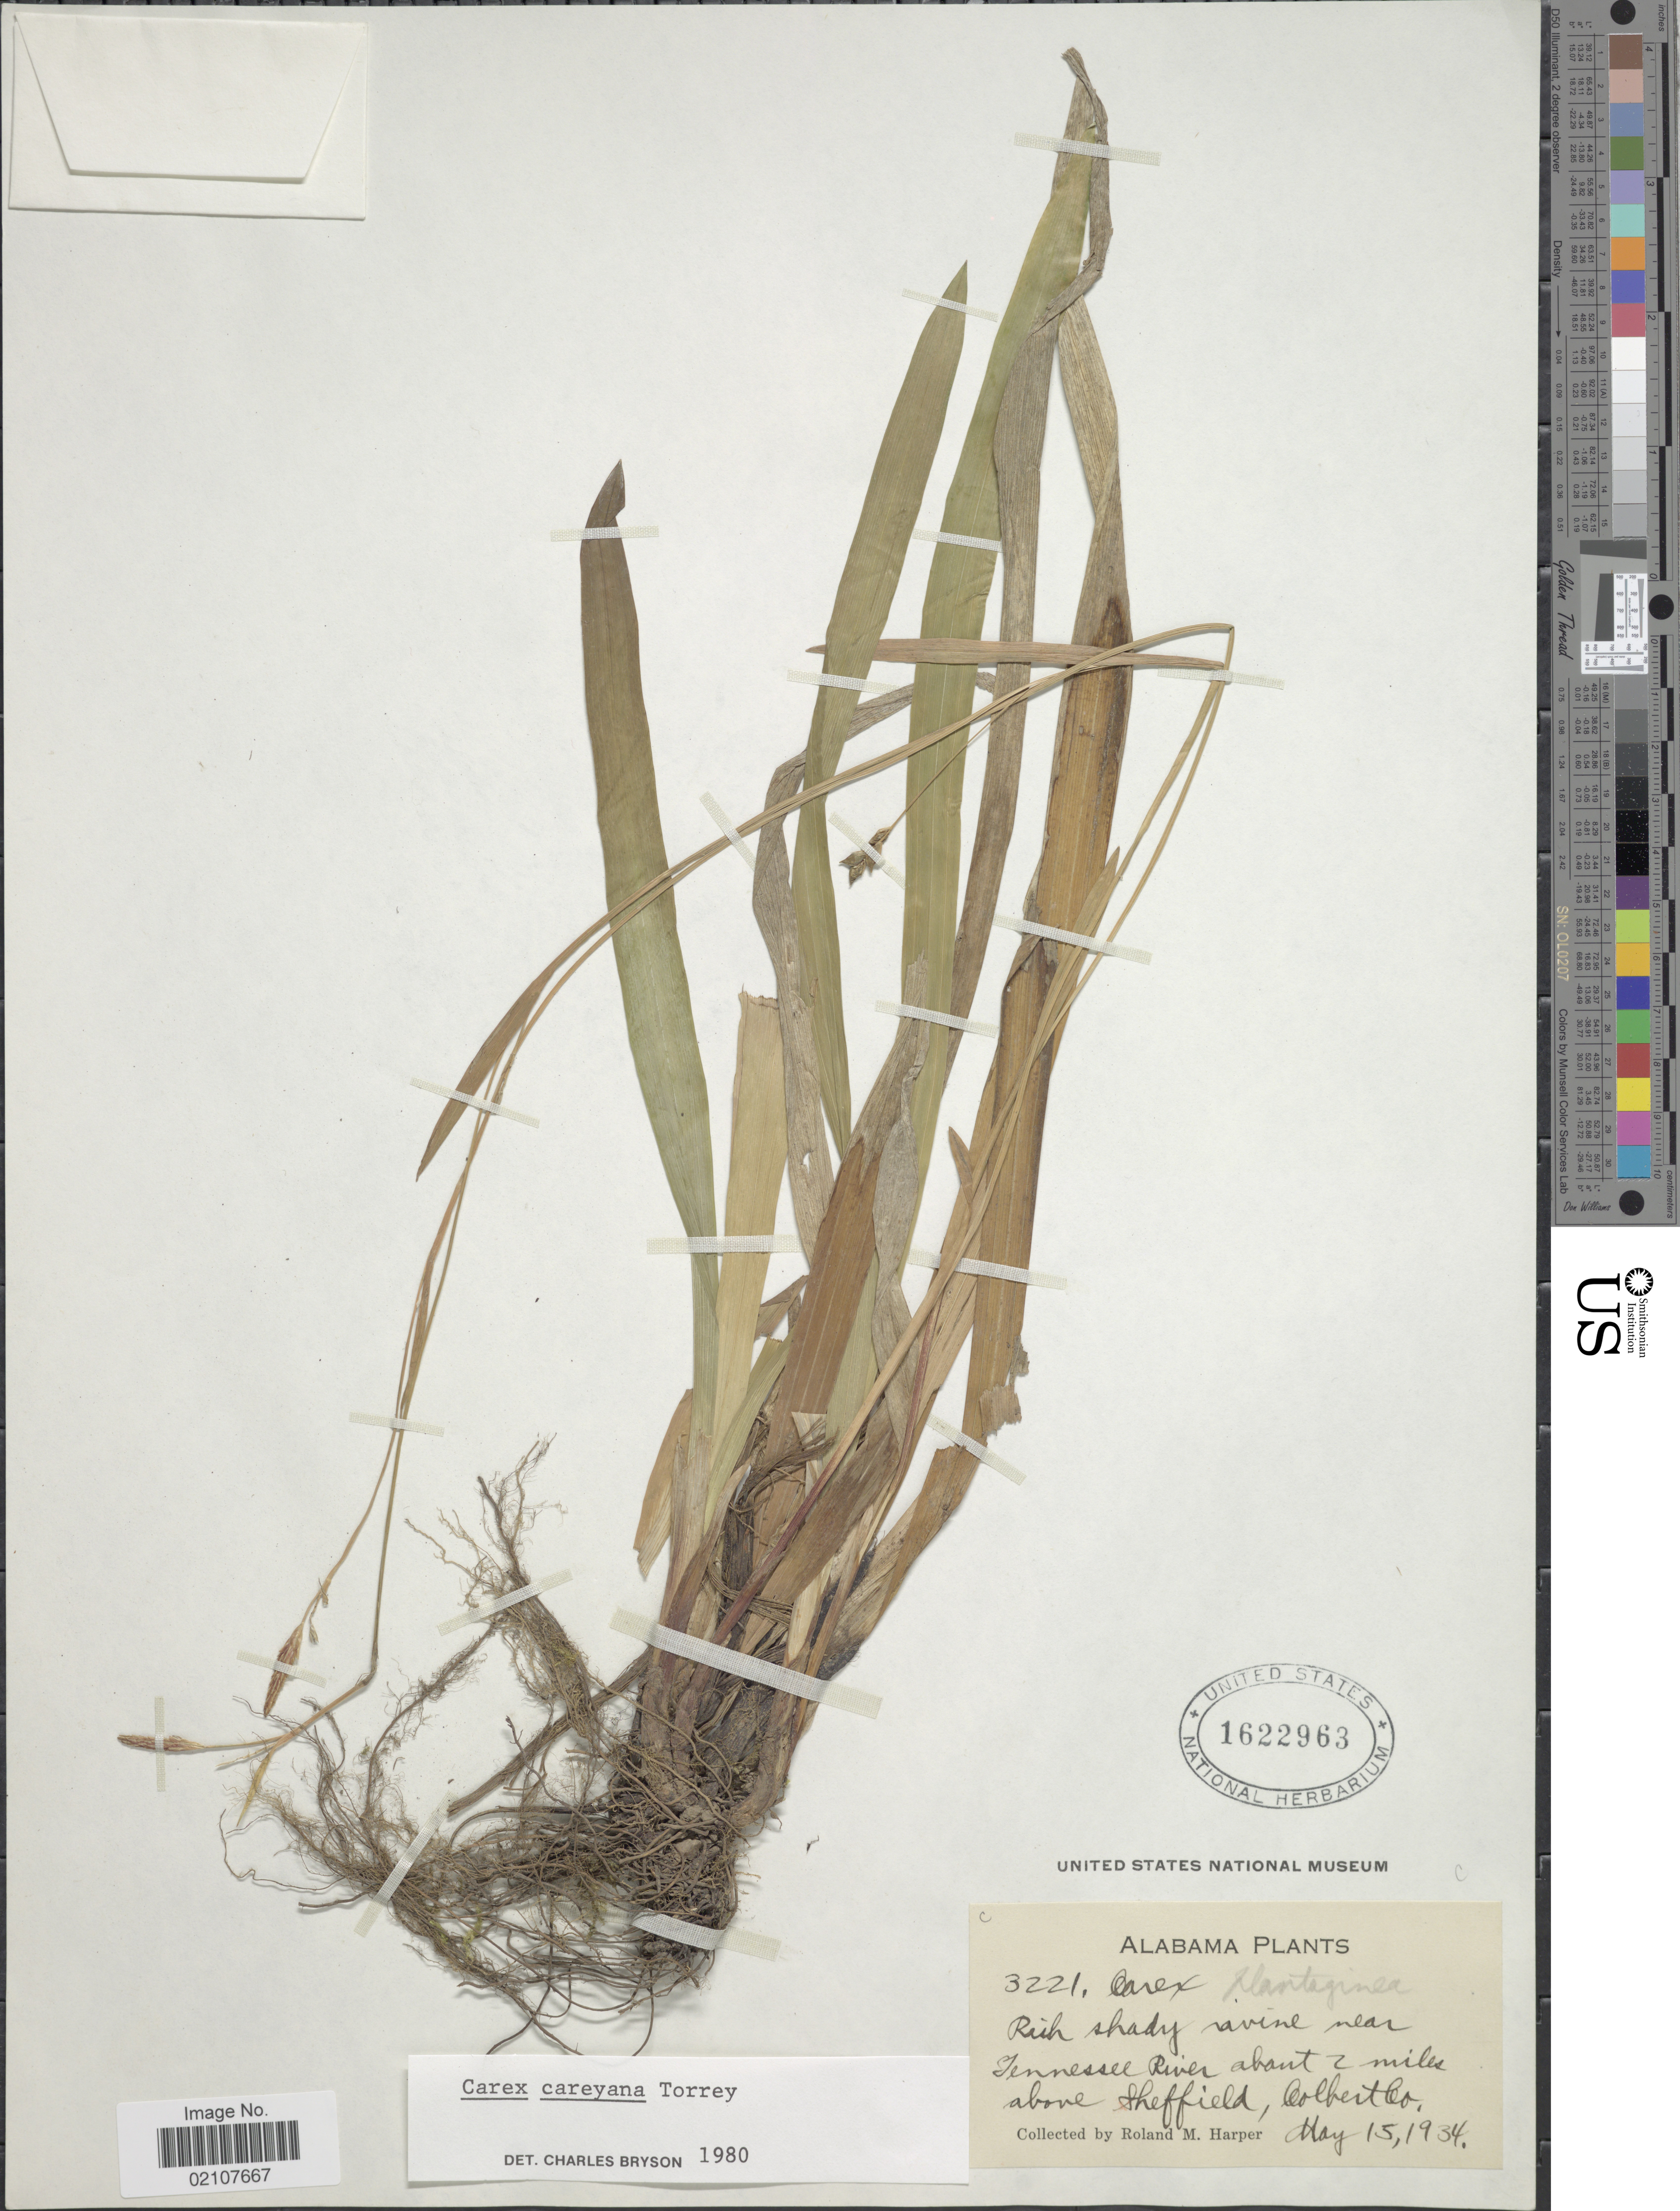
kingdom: Plantae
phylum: Tracheophyta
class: Liliopsida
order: Poales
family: Cyperaceae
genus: Carex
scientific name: Carex careyana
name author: Torr. ex Dewey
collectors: R. M. Harper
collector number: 3221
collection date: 1934-05-15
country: United States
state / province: Alabama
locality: Tennessee River about 2 miles above Sheffield, Colbert Co.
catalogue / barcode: US 1622963